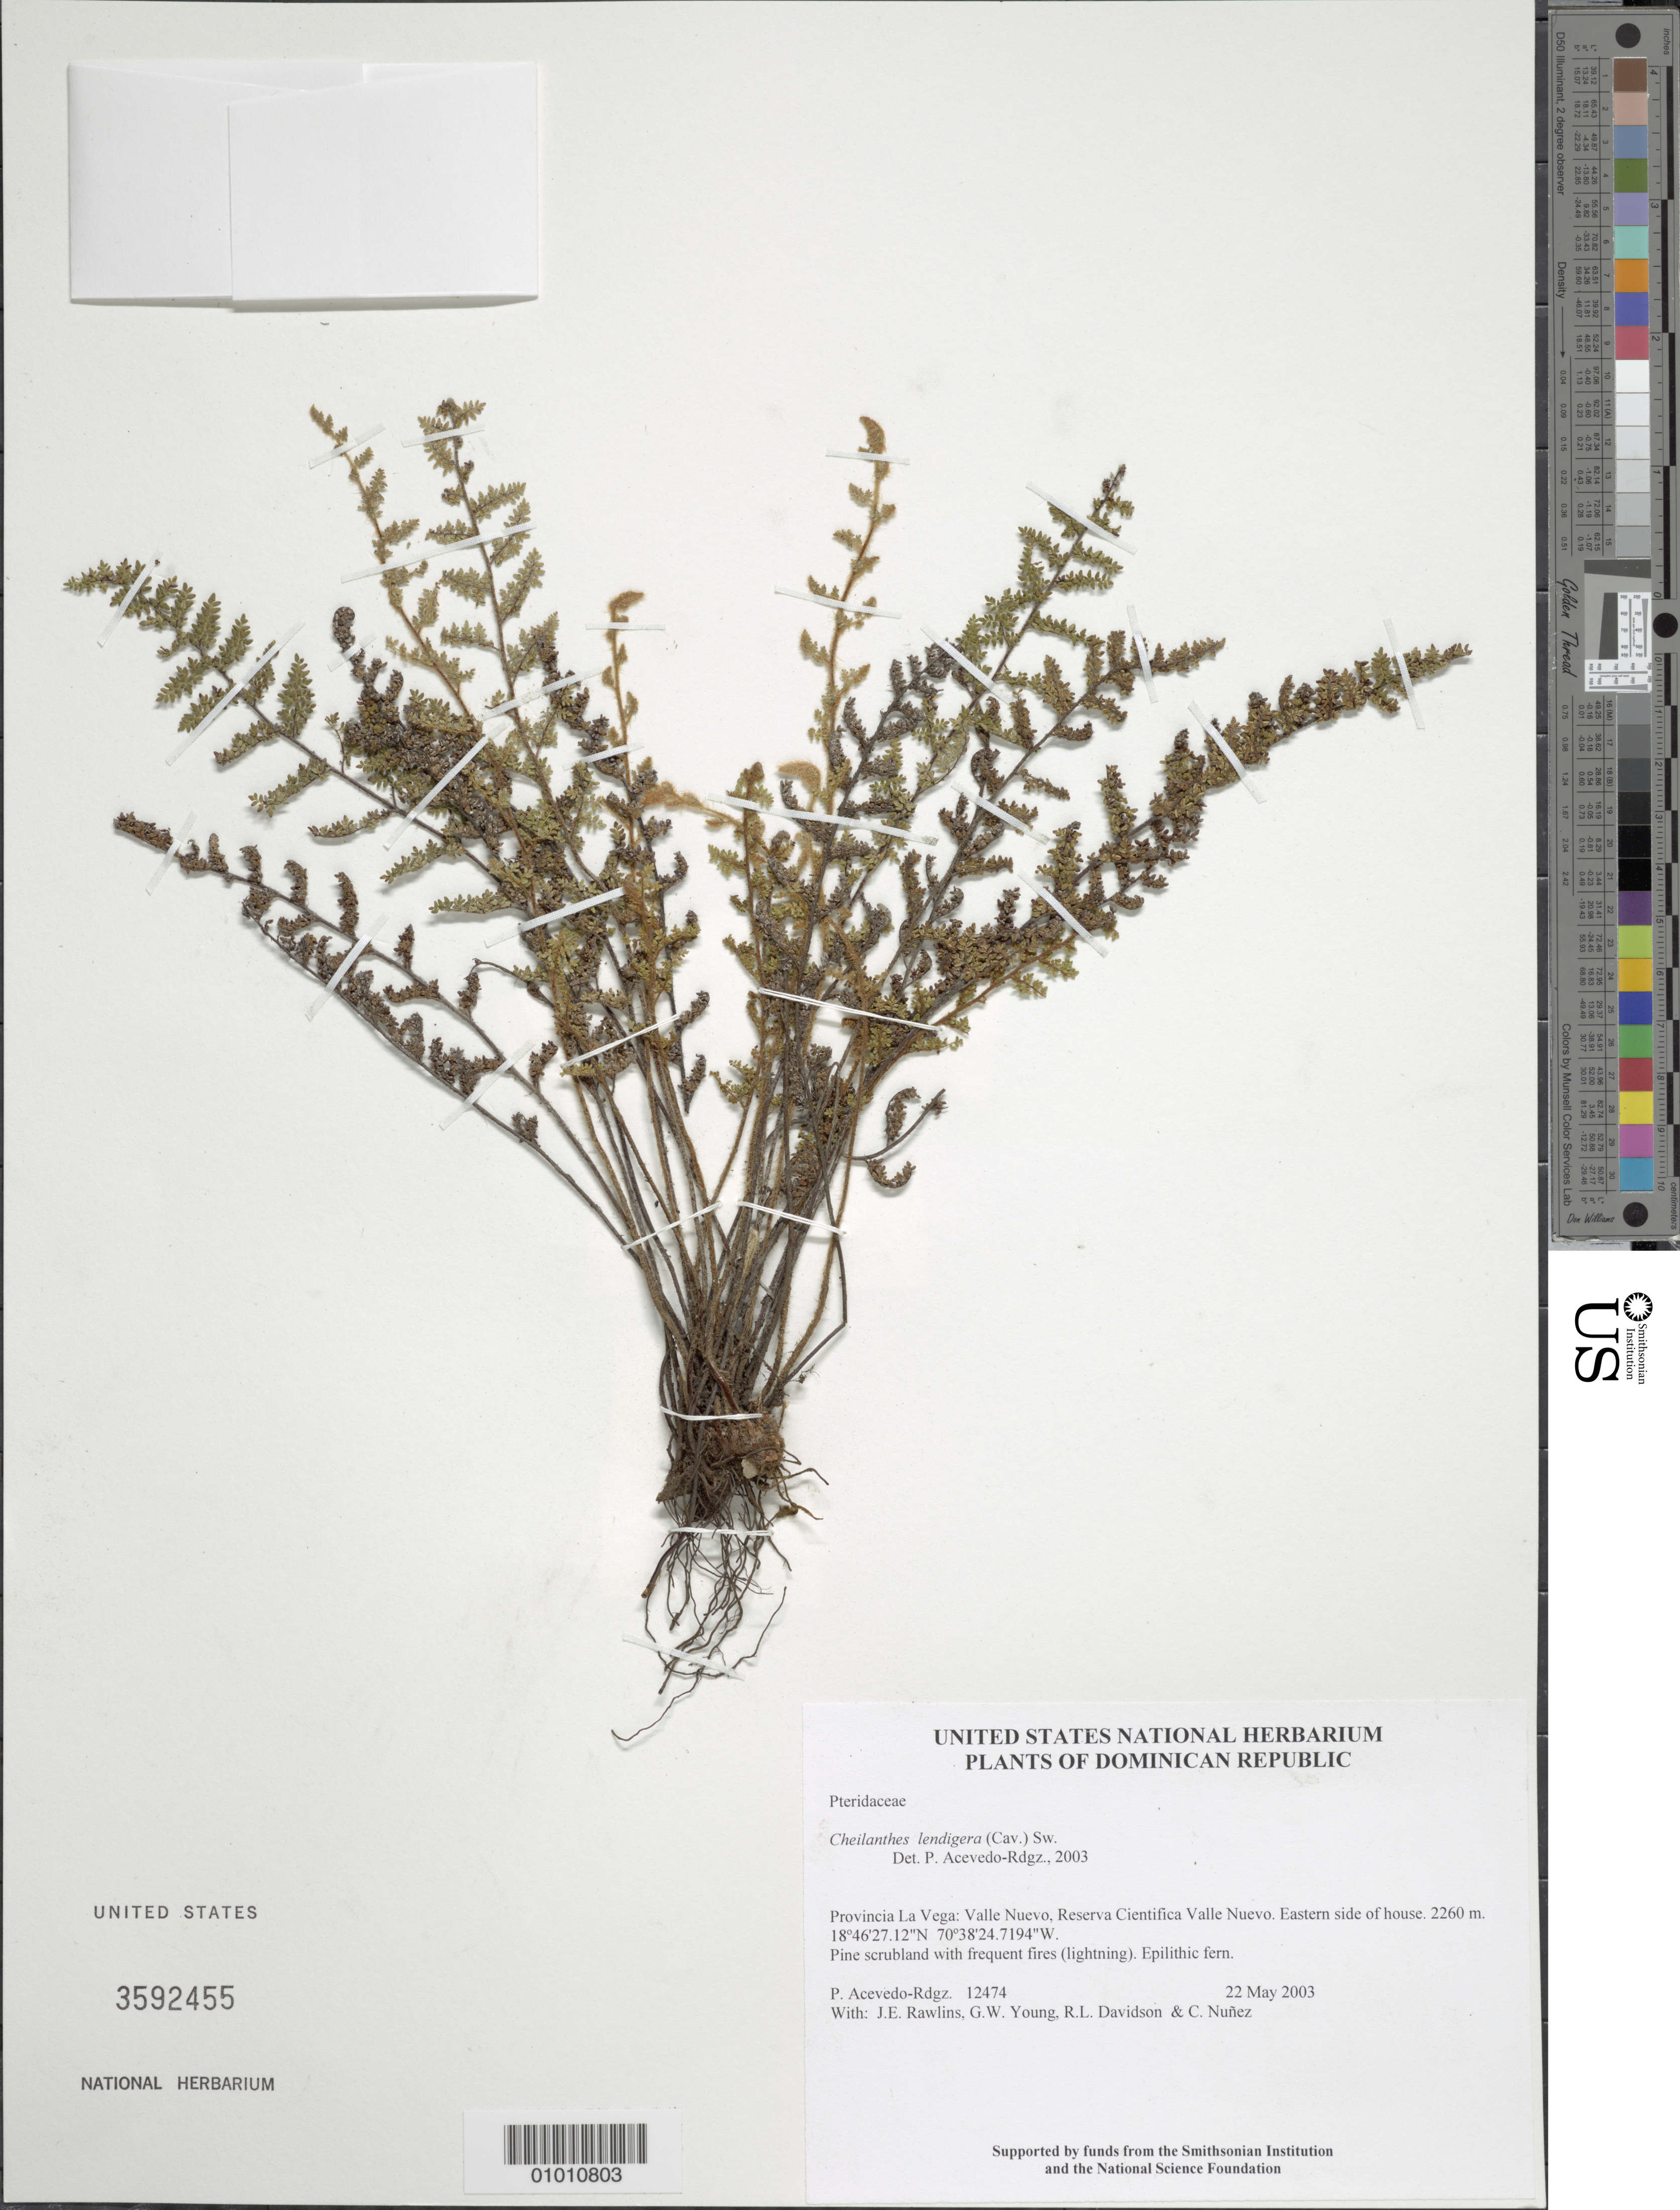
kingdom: Plantae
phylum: Tracheophyta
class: Polypodiopsida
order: Polypodiales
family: Pteridaceae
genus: Myriopteris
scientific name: Myriopteris lendigera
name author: (Cav.) J. Sm.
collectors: P. Acevedo-Rodr., J. Rawlins, G. Young, R. Davidson & C. Nunez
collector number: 12474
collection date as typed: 22 May 2003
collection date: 2003-05-22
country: Dominican Republic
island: Hispaniola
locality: Provincia La Vega: Valle Nuevo, Reserva Cientifica Valle Nuevo. Eastern side of house.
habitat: Pine scrubland with frequent fires (lightning).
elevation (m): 2260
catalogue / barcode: US 3592455